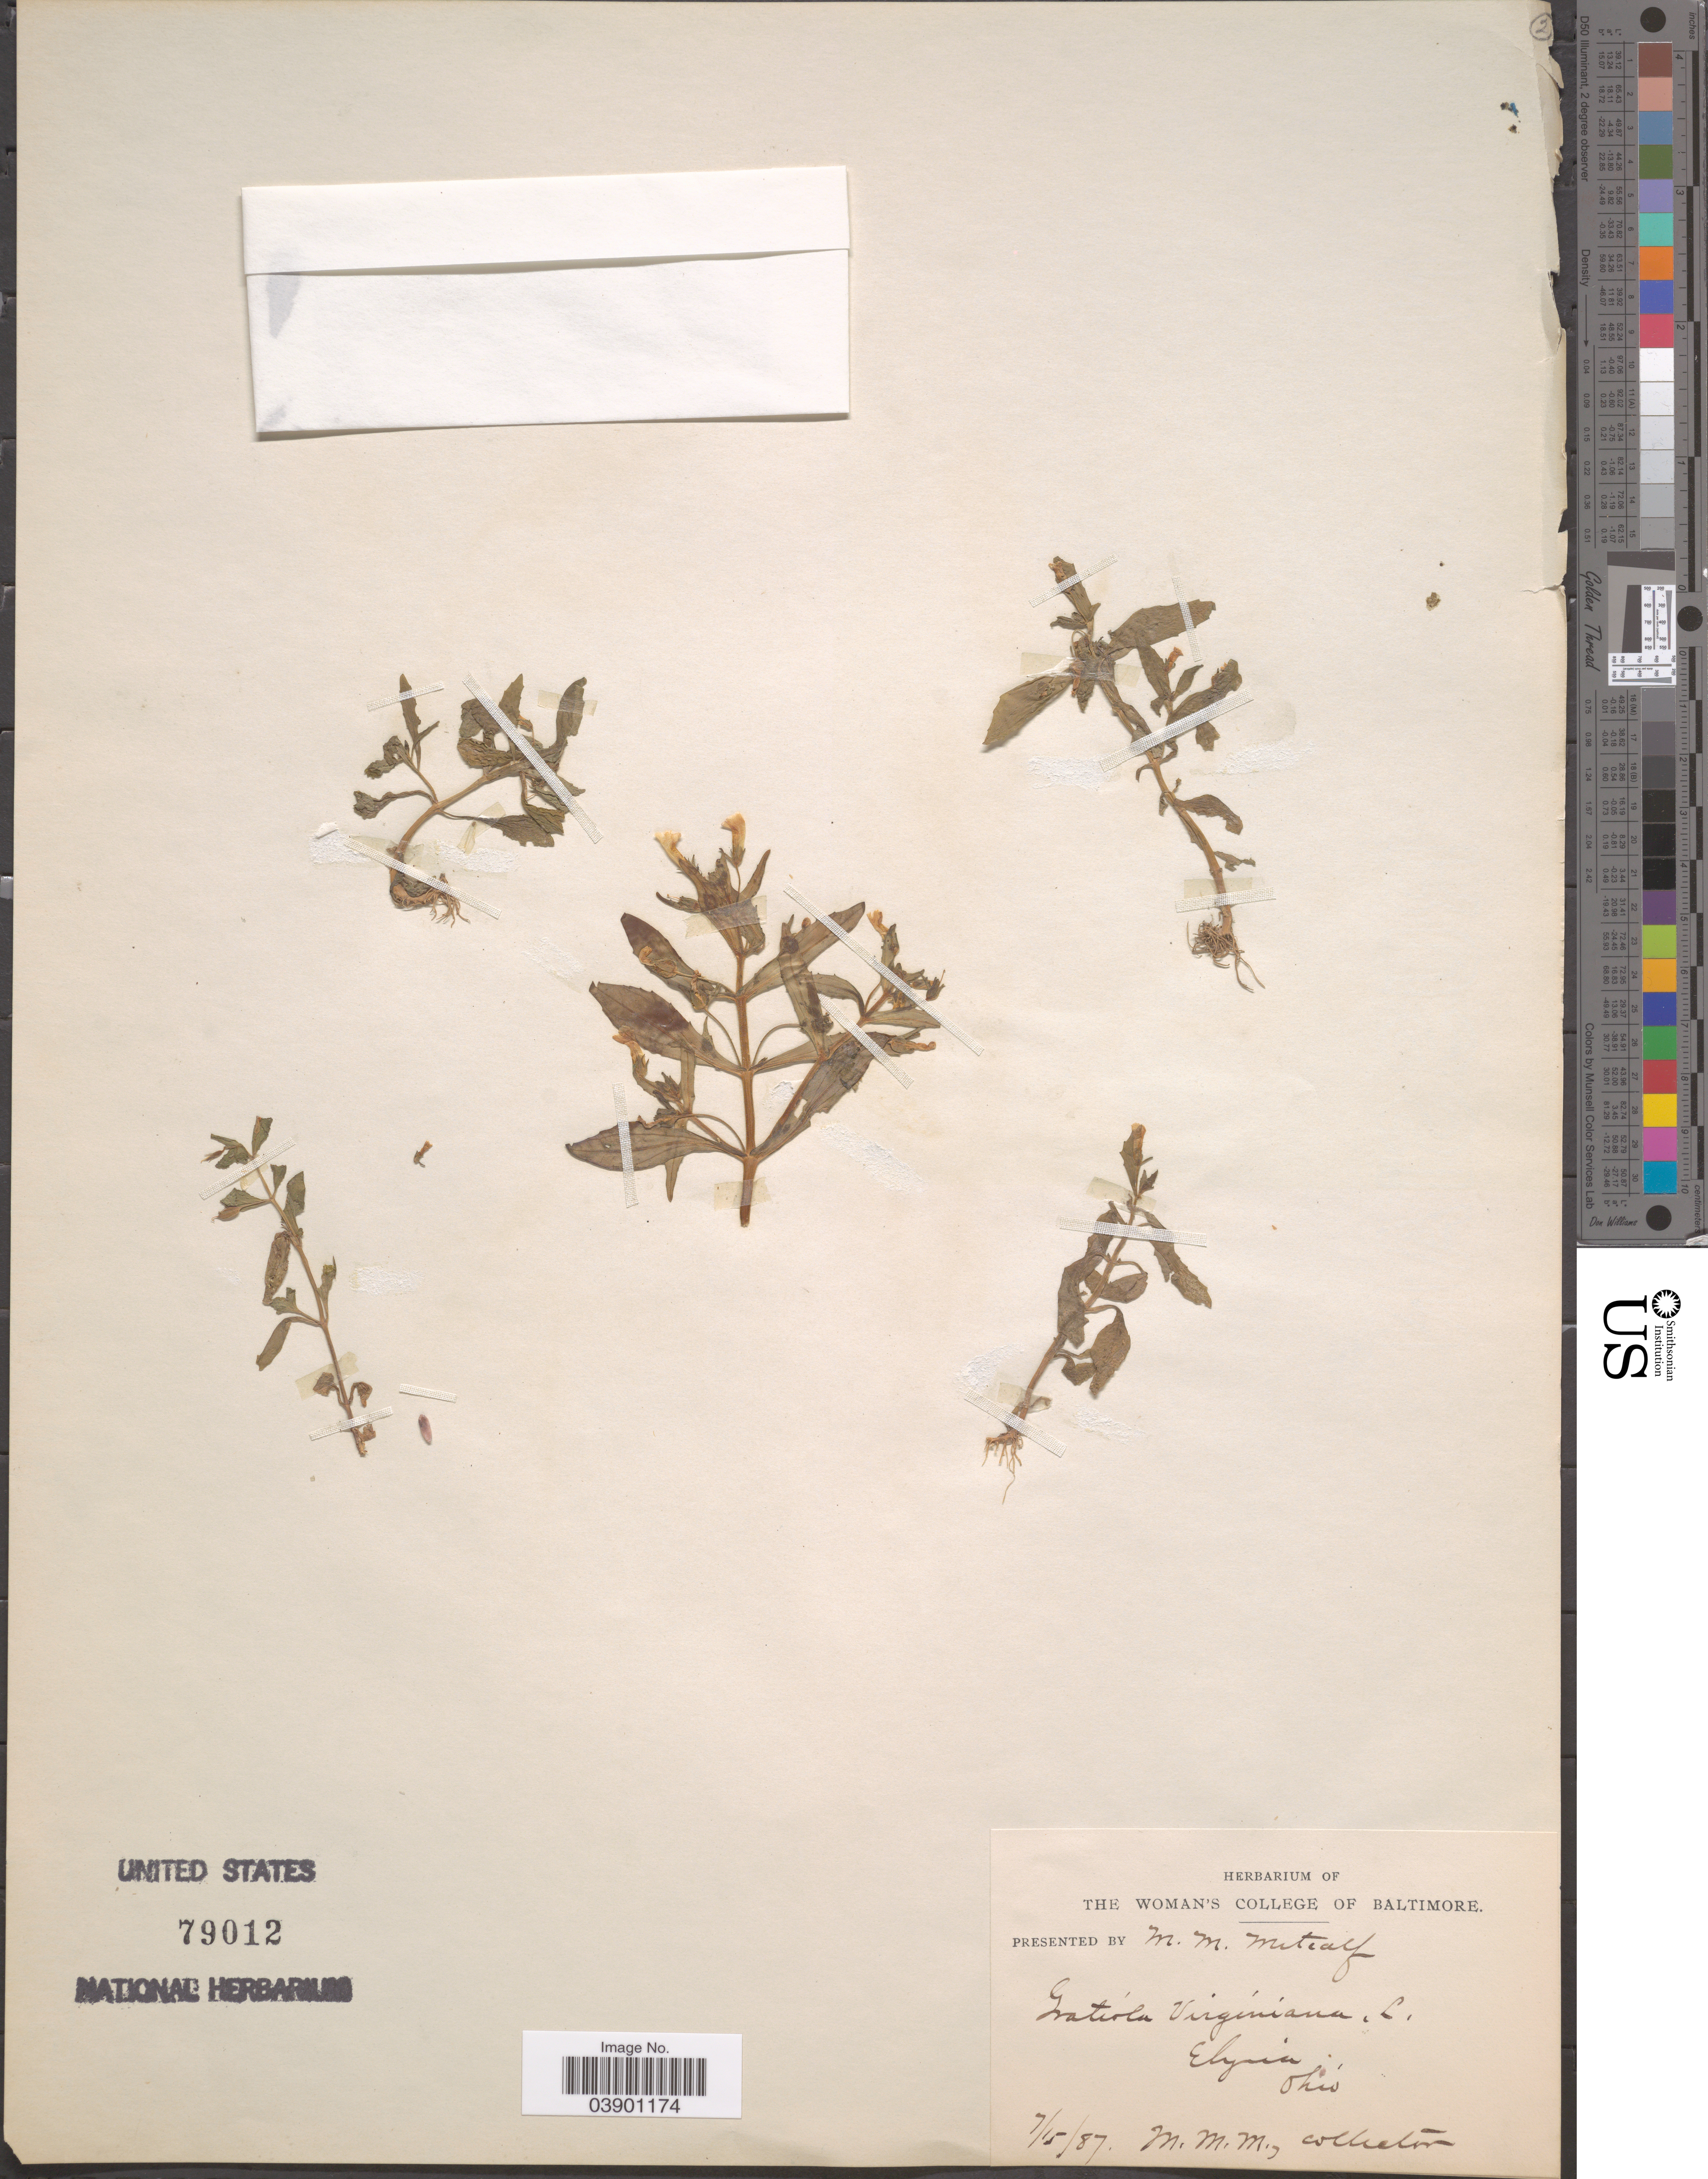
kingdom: Plantae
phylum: Tracheophyta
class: Magnoliopsida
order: Lamiales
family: Plantaginaceae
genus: Gratiola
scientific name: Gratiola virginiana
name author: L.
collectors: M. Metcalf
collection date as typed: Transcribed d/m/y: 15/7/87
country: United States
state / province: Ohio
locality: Elyria.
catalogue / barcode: US 79012